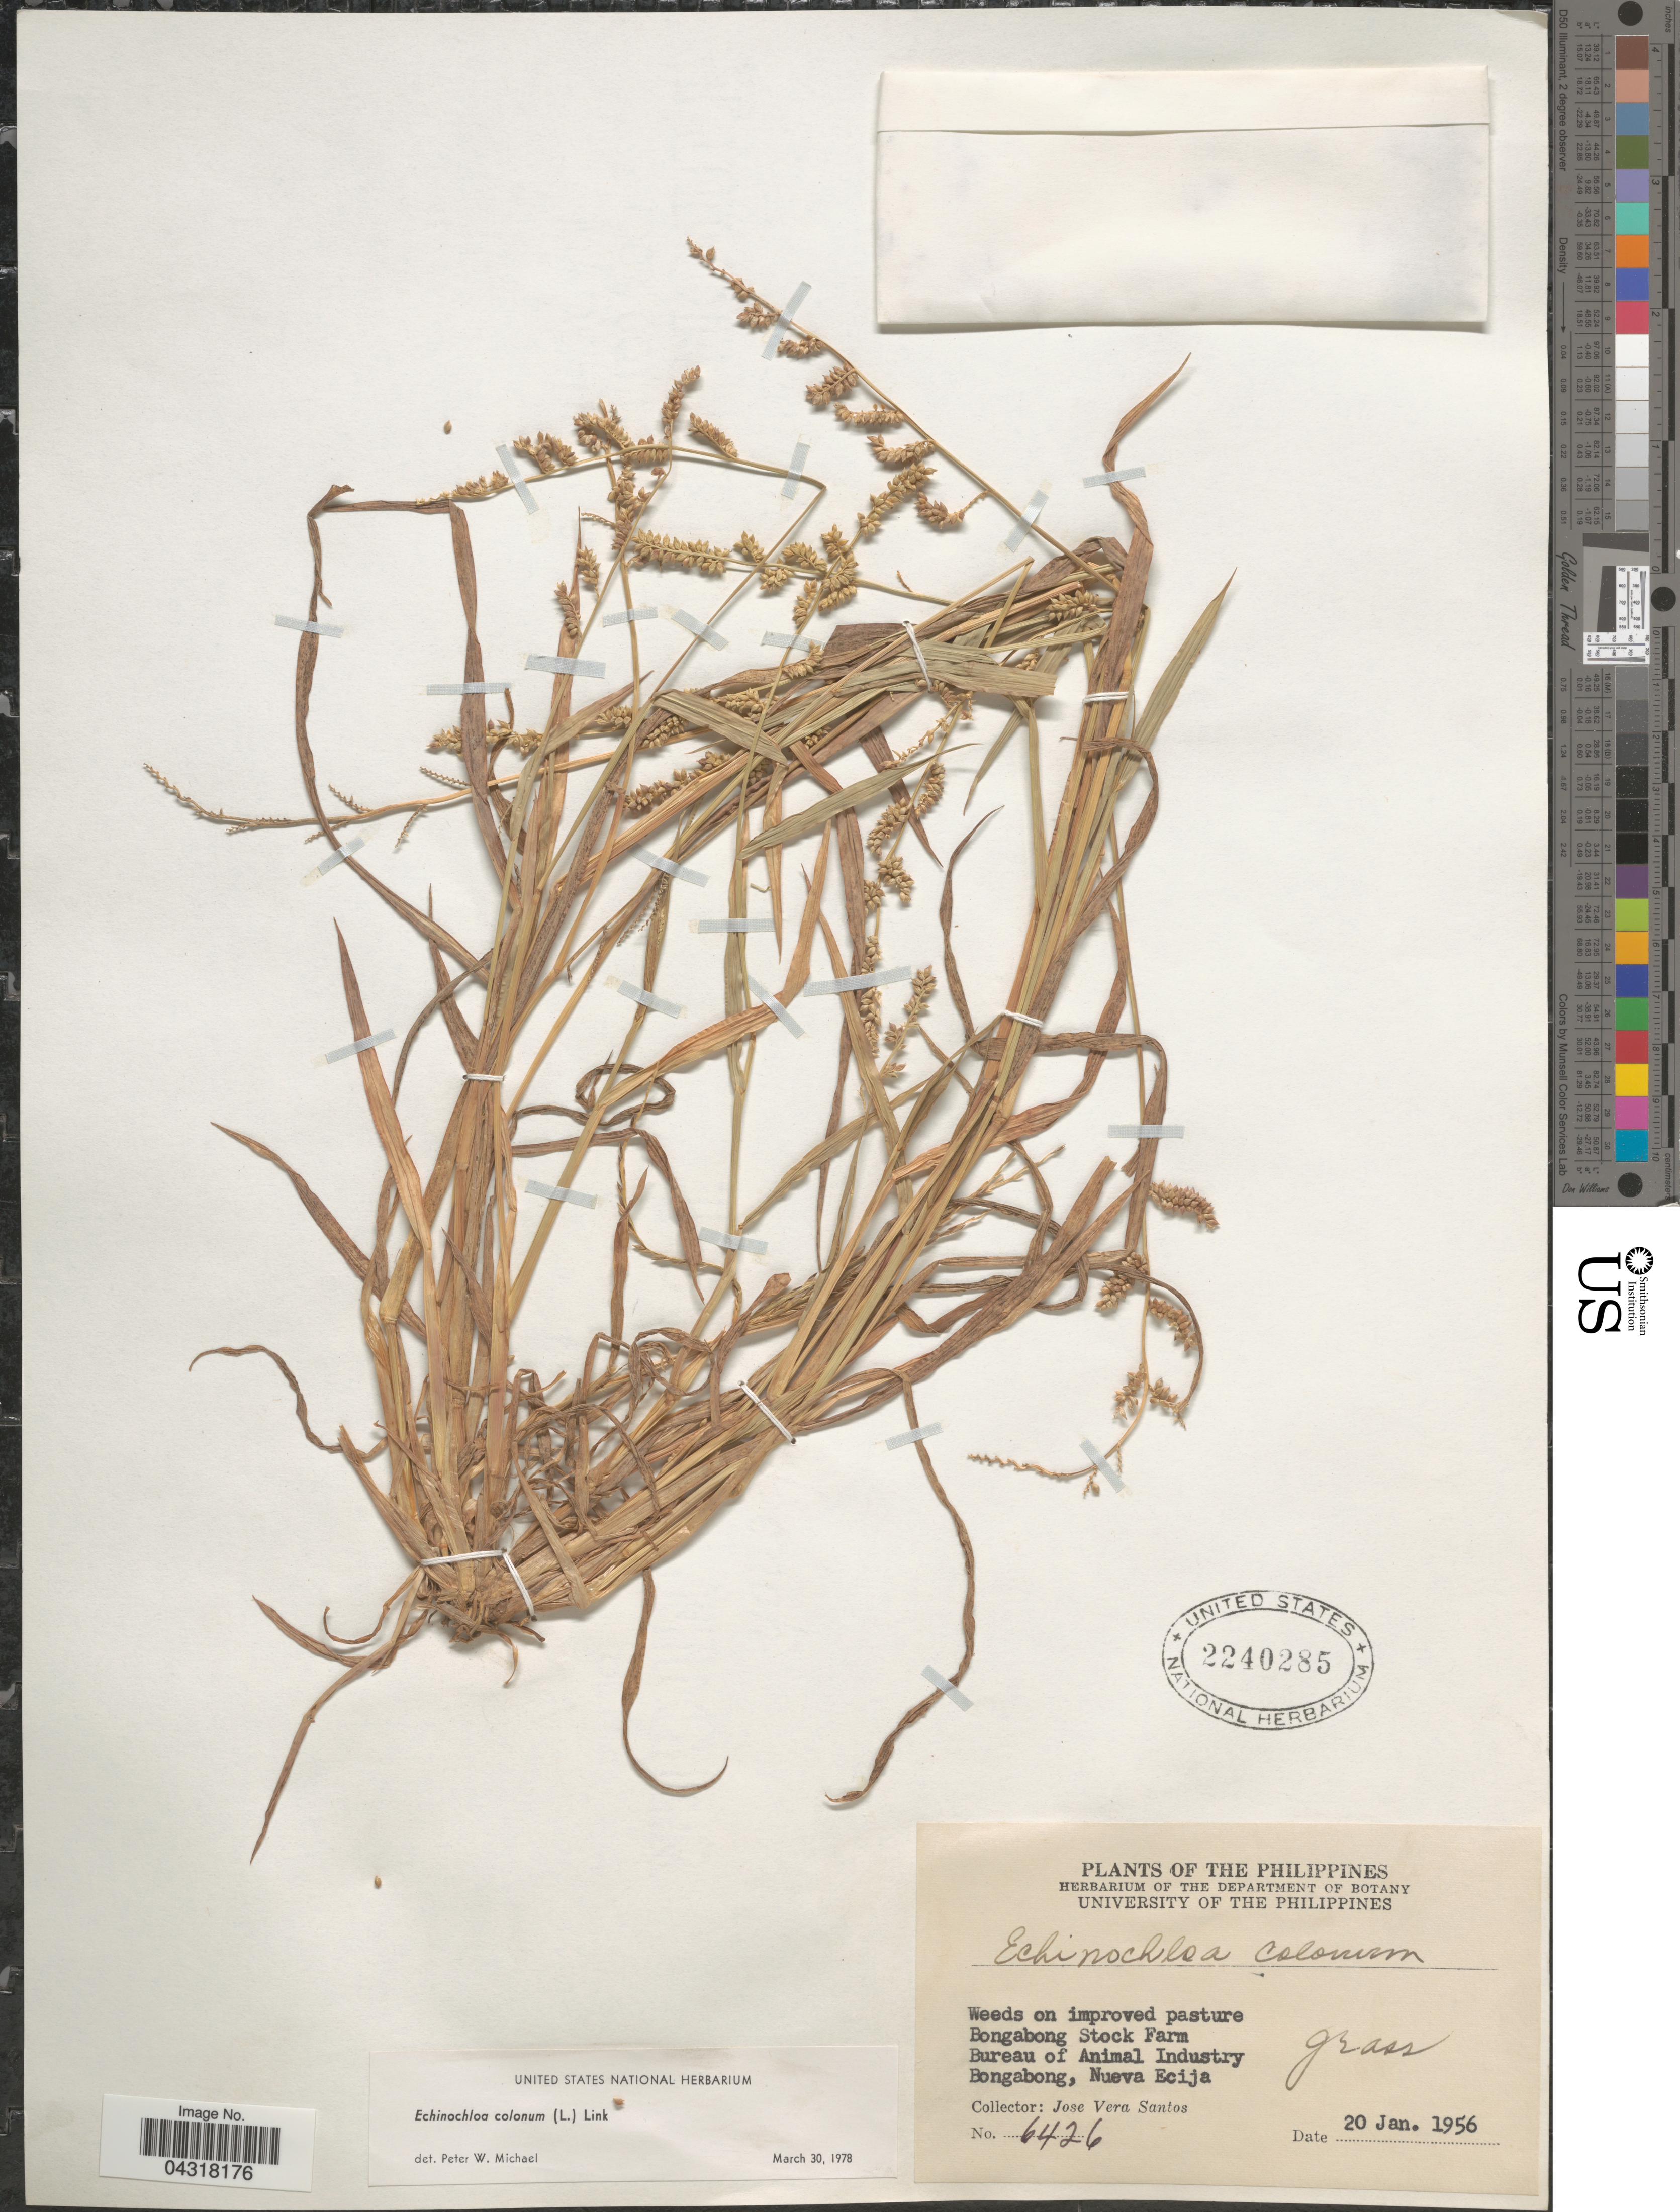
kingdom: Plantae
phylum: Tracheophyta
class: Liliopsida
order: Poales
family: Poaceae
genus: Echinochloa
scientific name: Echinochloa colona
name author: (L.) Link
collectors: J. Vera Santos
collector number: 6426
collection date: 1956-01-20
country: Philippines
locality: Bongabong Stock Farm. Bureau of Animal Industry. Bongabong, Nueva Ecija.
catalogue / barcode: US 2240285